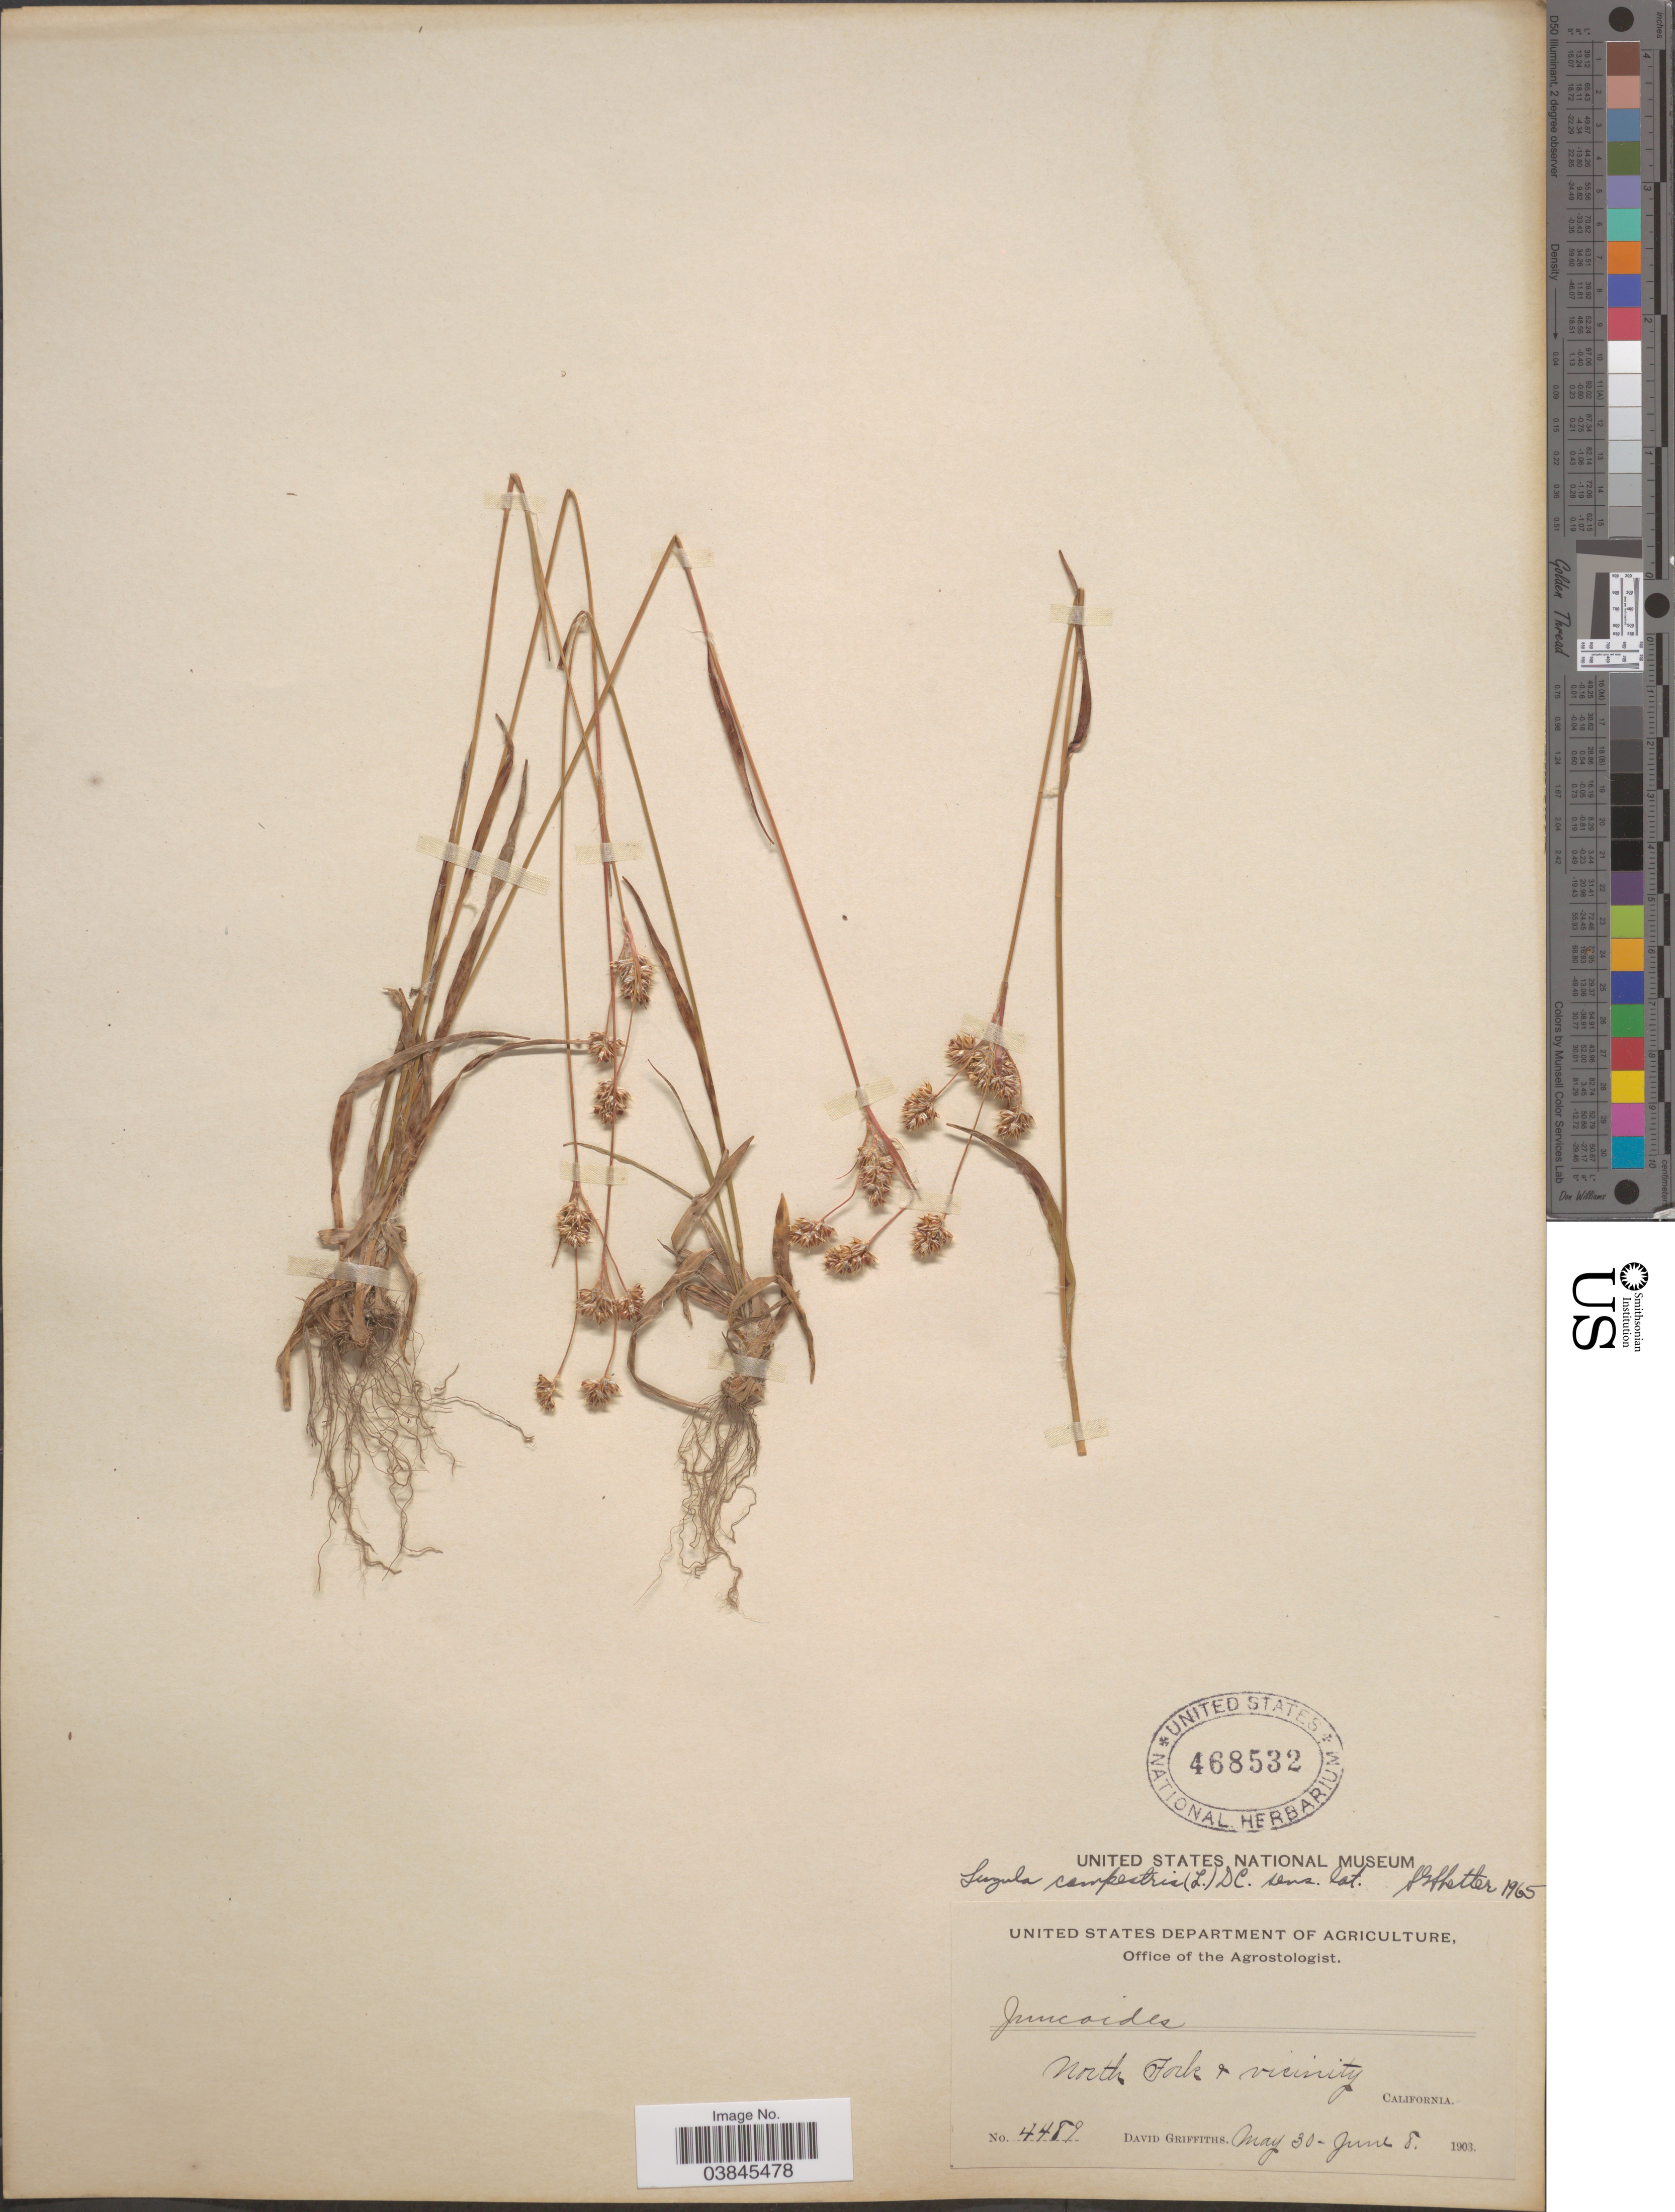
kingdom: Plantae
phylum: Tracheophyta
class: Liliopsida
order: Poales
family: Juncaceae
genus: Luzula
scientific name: Luzula campestris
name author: (L.) DC.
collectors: D. Griffiths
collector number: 4489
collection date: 1903-05-30/1903-06-08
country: United States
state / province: California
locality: North Fork & vicinity.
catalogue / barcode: US 468532